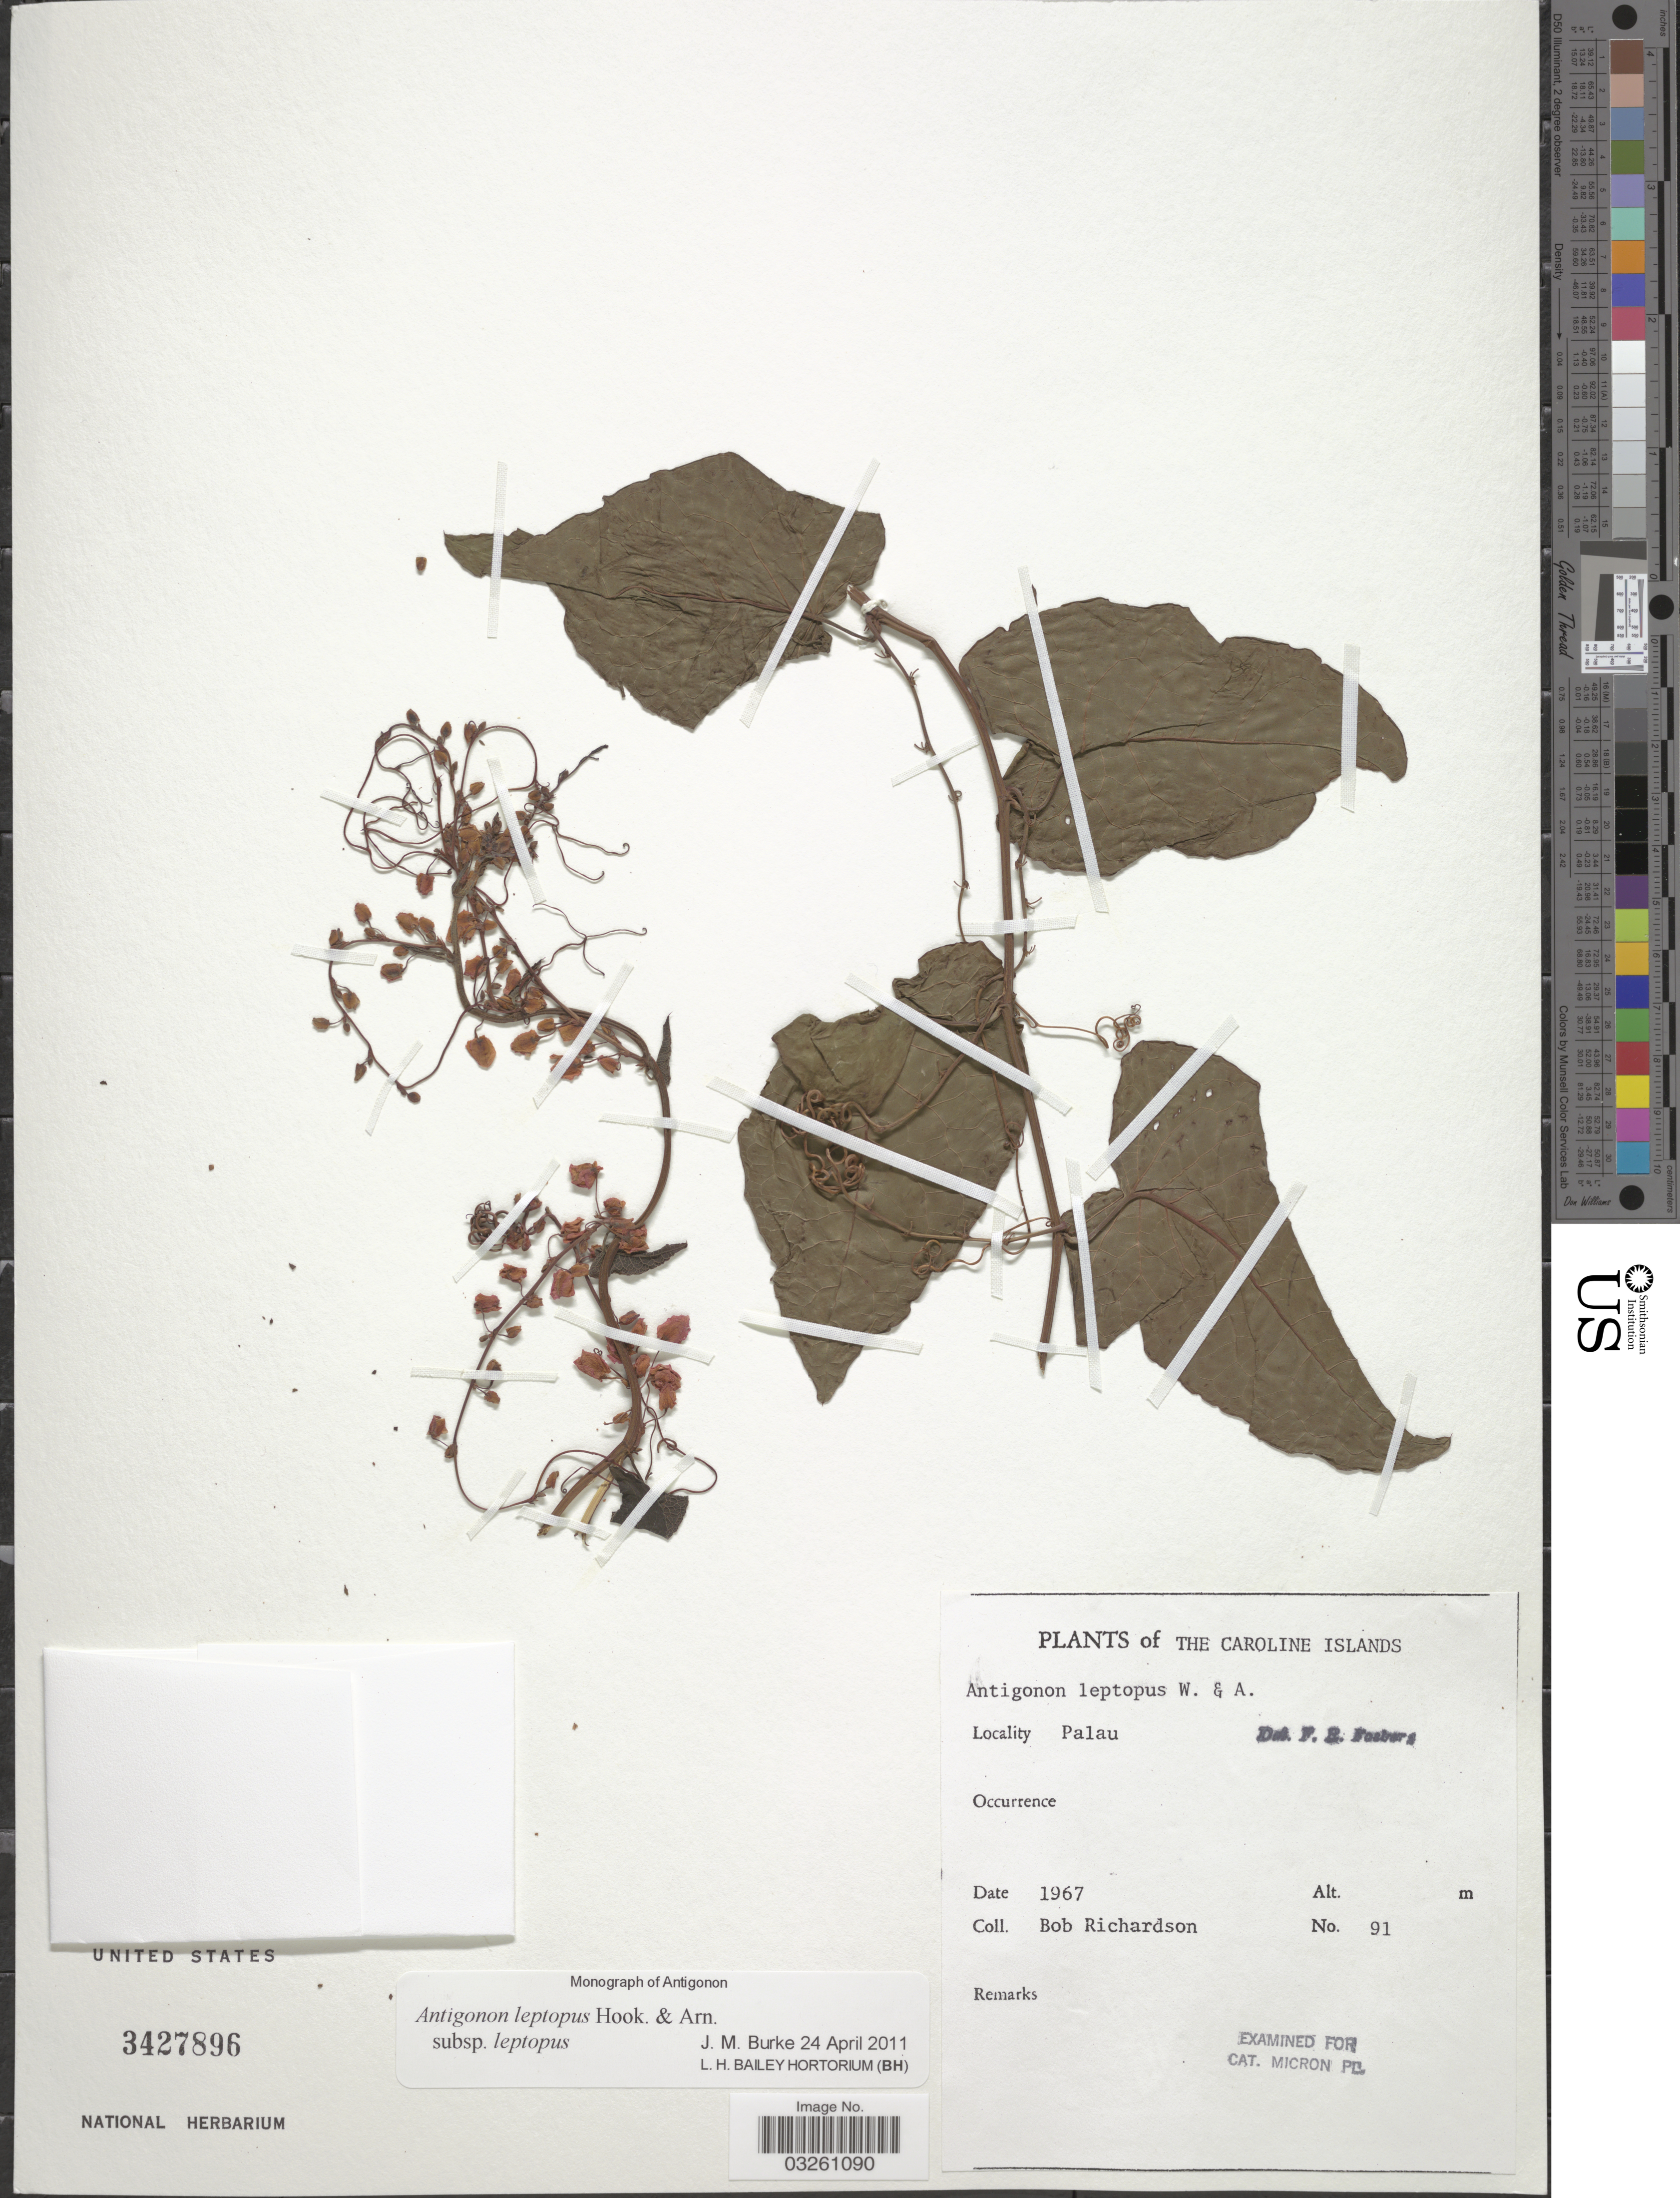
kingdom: Plantae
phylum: Tracheophyta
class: Magnoliopsida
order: Caryophyllales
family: Polygonaceae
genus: Antigonon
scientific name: Antigonon leptopus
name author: Hook. & Arn.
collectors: B. Richardson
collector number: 91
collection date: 1967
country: Palau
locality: The Caroline Islands. Palau.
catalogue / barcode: US 3427896